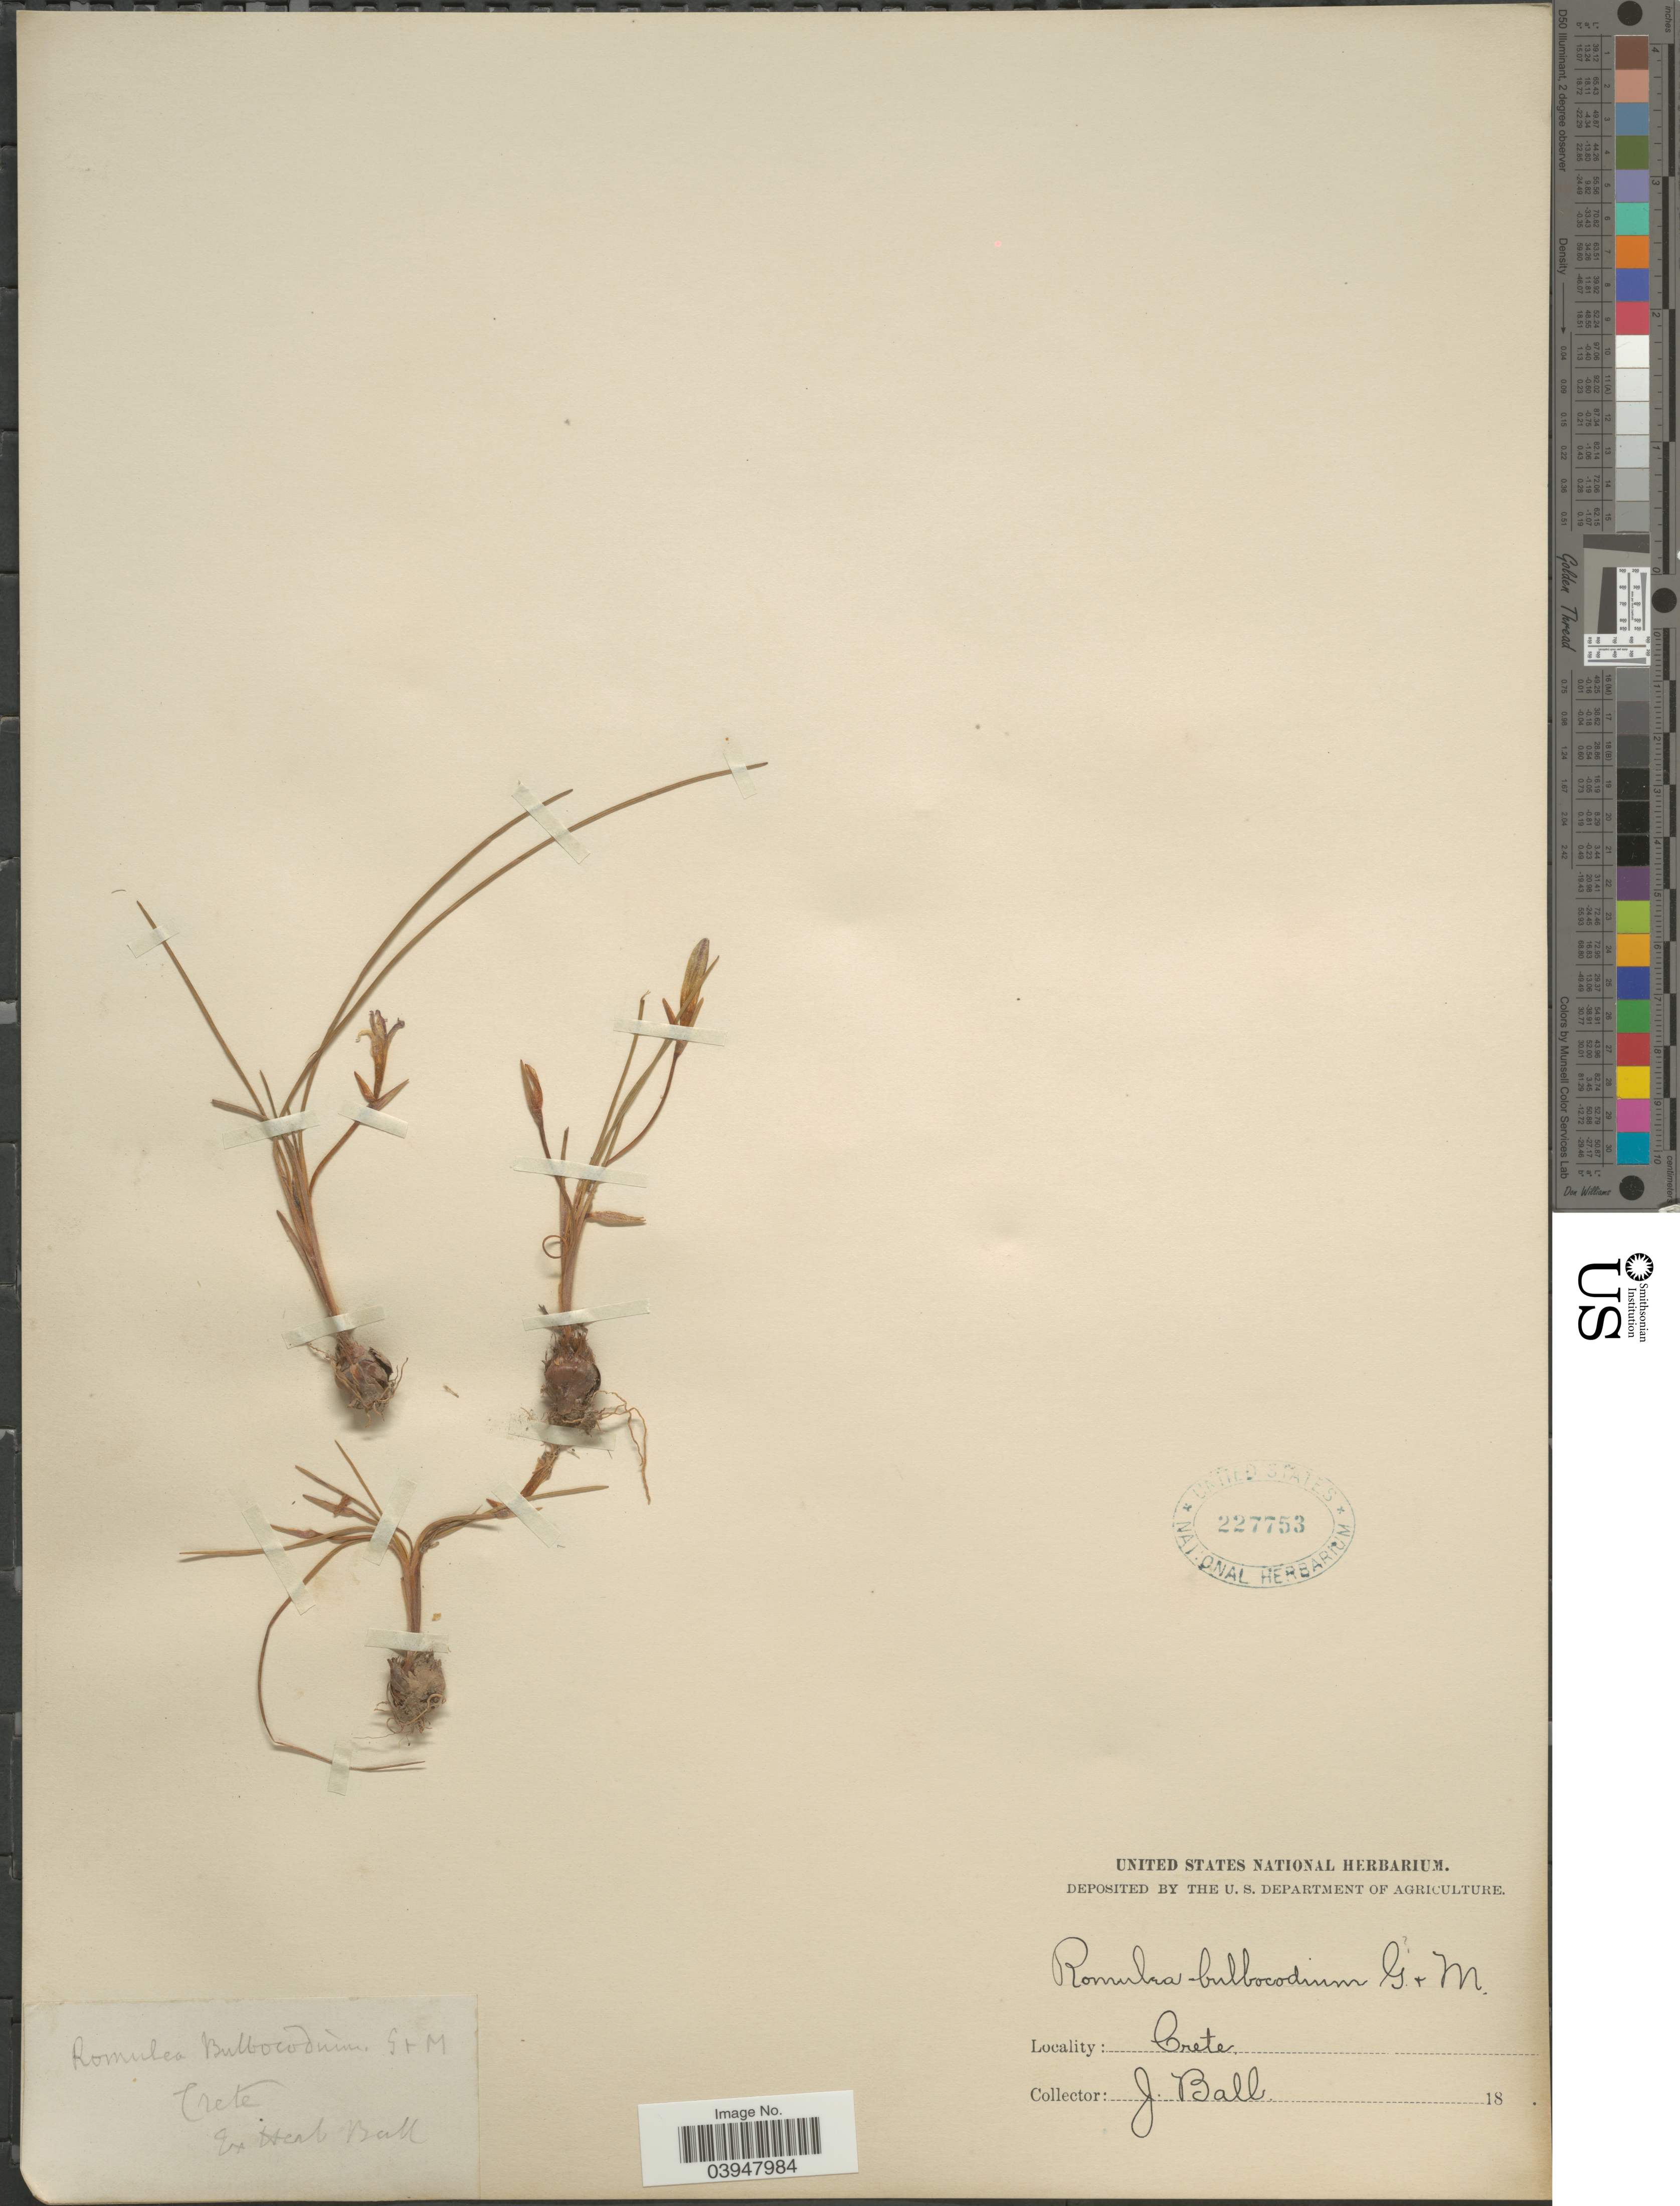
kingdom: Plantae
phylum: Tracheophyta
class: Liliopsida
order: Asparagales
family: Iridaceae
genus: Romulea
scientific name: Romulea bulbocodium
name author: (L.) Sebast. & Mauri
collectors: J. Ball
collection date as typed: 18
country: Greece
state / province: Crete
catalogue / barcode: US 227753